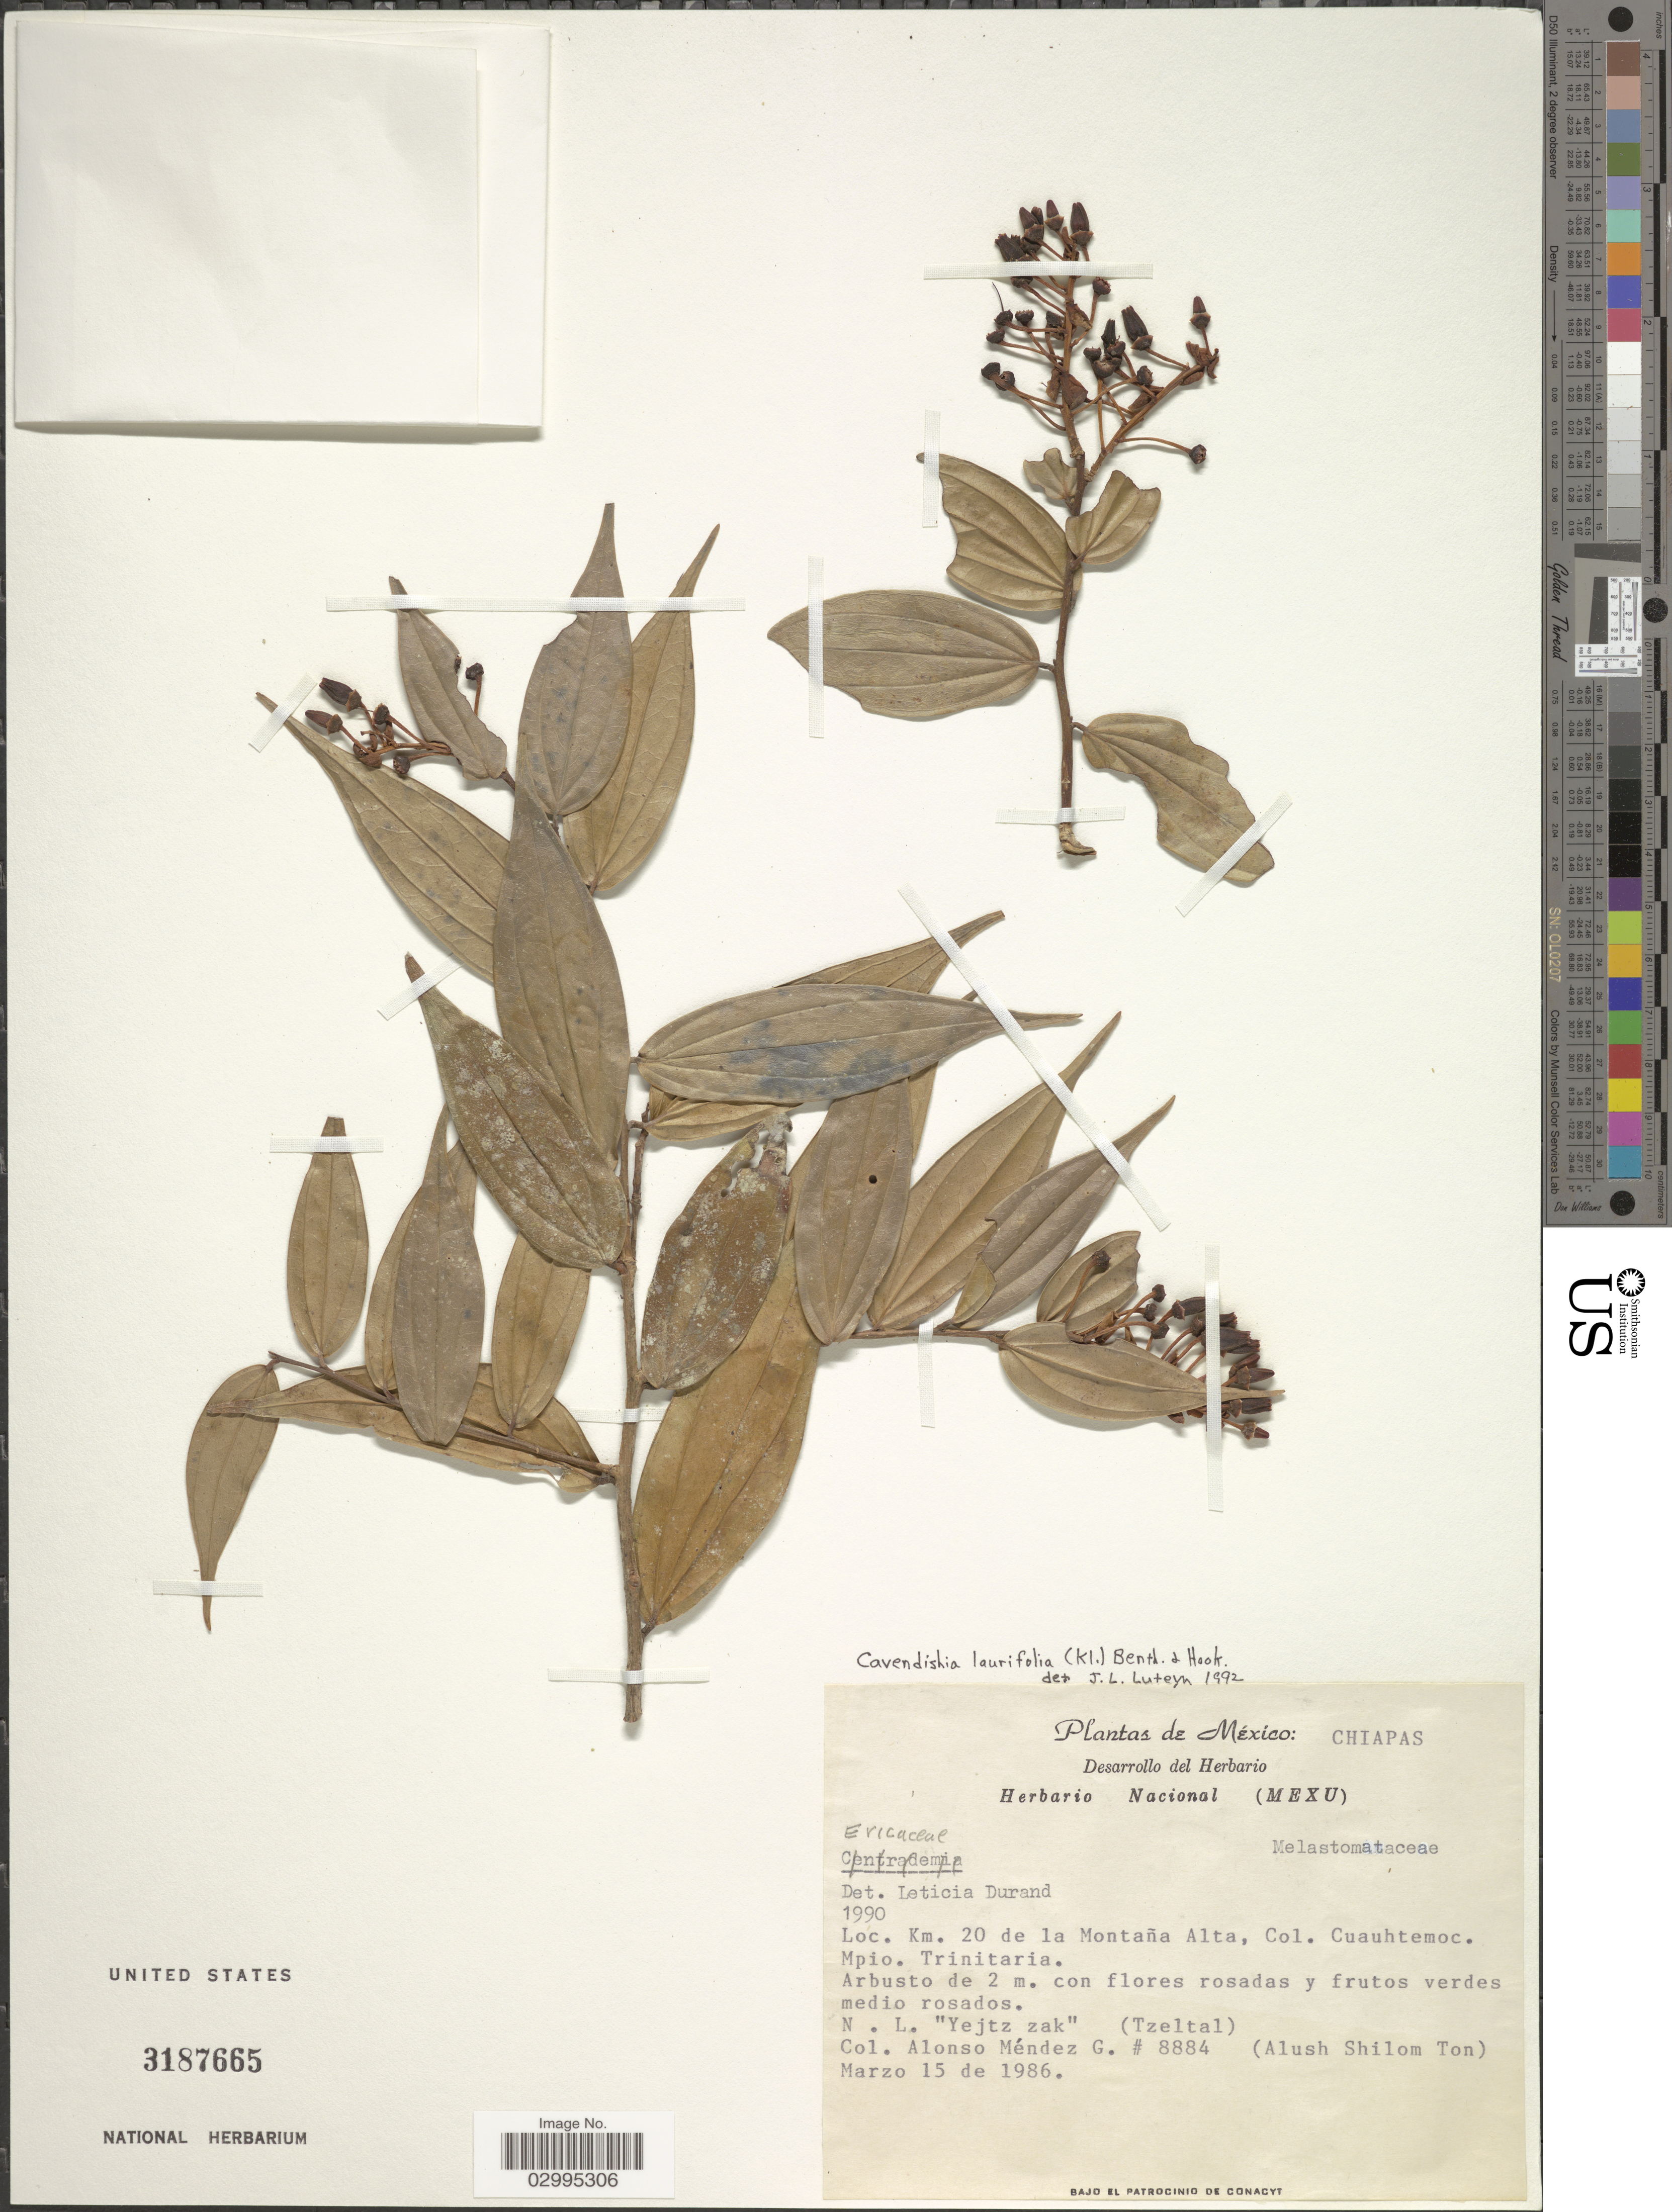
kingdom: Plantae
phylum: Tracheophyta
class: Magnoliopsida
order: Ericales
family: Ericaceae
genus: Cavendishia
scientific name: Cavendishia laurifolia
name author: (Klotzsch) Benth. & Hook. f.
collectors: A. Méndez G. & A. M. Ton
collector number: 8884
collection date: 1986-03-15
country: Mexico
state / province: Chiapas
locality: Km. 20 de la Montaña Alta, Col. Cuauhtemoc. Mpio. Trinitaria.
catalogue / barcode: US 3187665